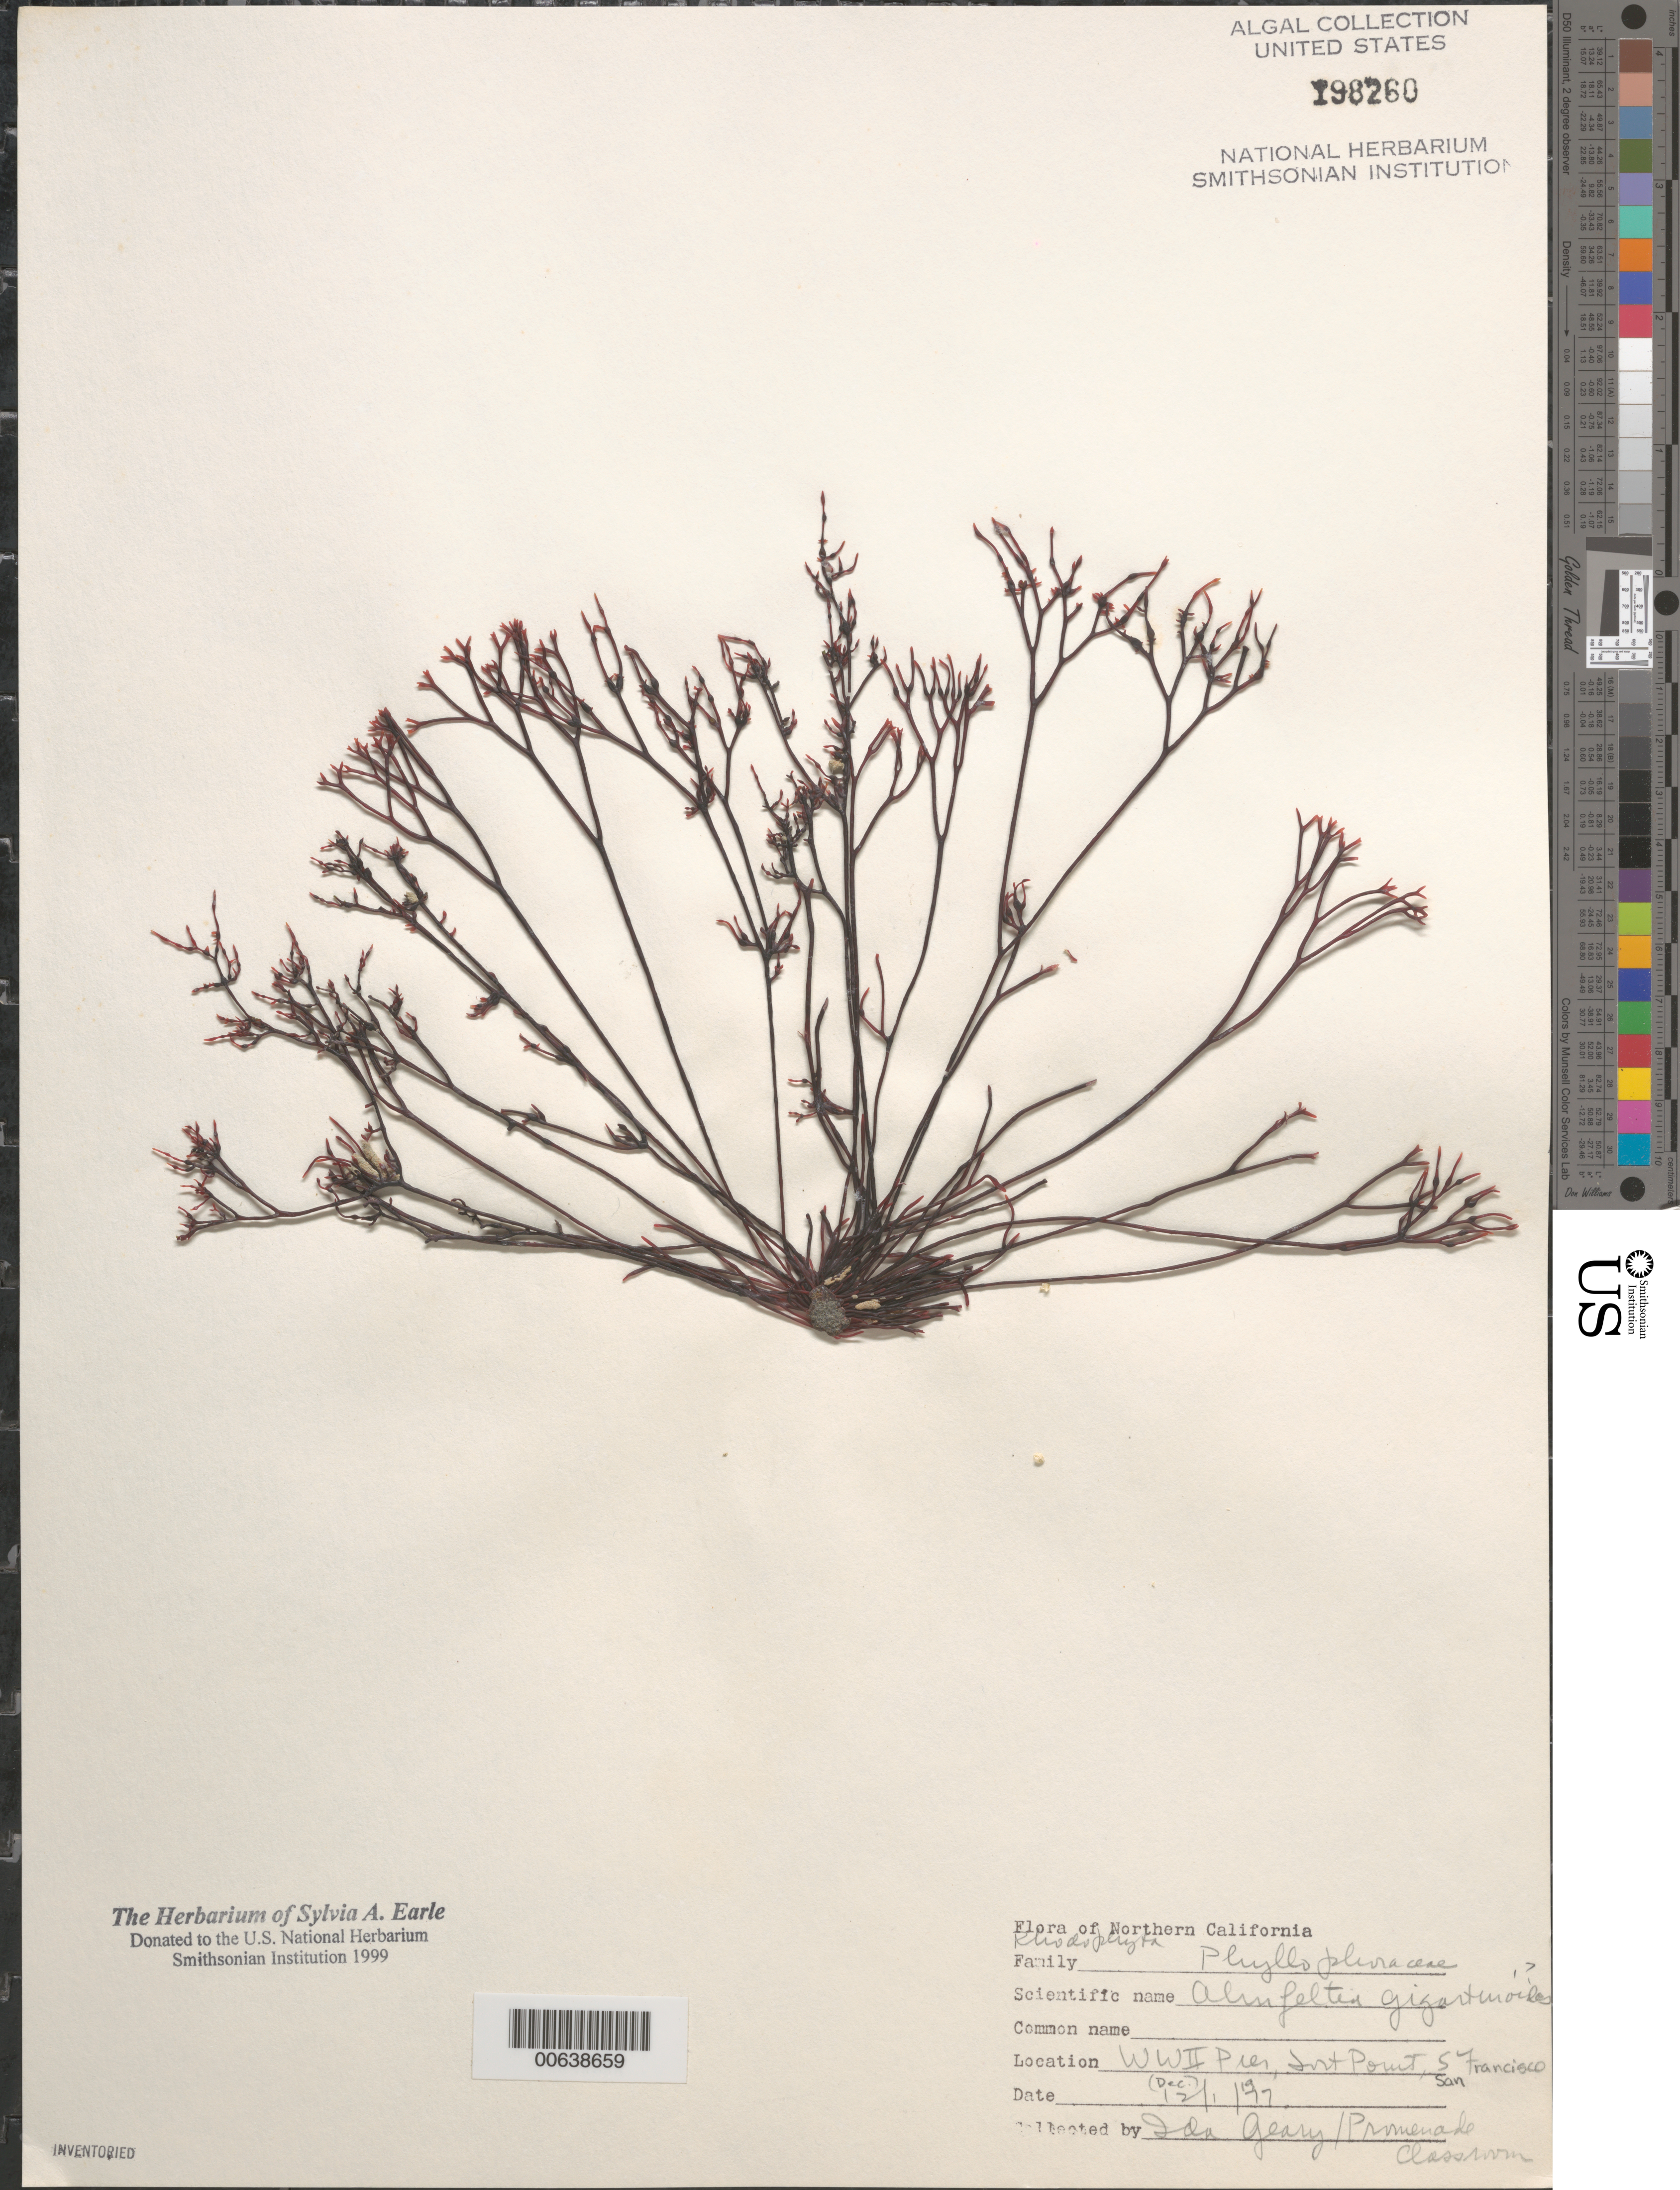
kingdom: Plantae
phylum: Rhodophyta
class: Florideophyceae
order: Ahnfeltiales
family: Ahnfeltiaceae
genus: Ahnfeltia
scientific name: Ahnfeltia gigartinoides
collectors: I. Geary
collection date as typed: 01 Dec 1977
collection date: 1977-12-01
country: United States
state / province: California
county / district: San Francisco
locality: San Francisco, Fort Point, World War II Pier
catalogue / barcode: US 198260